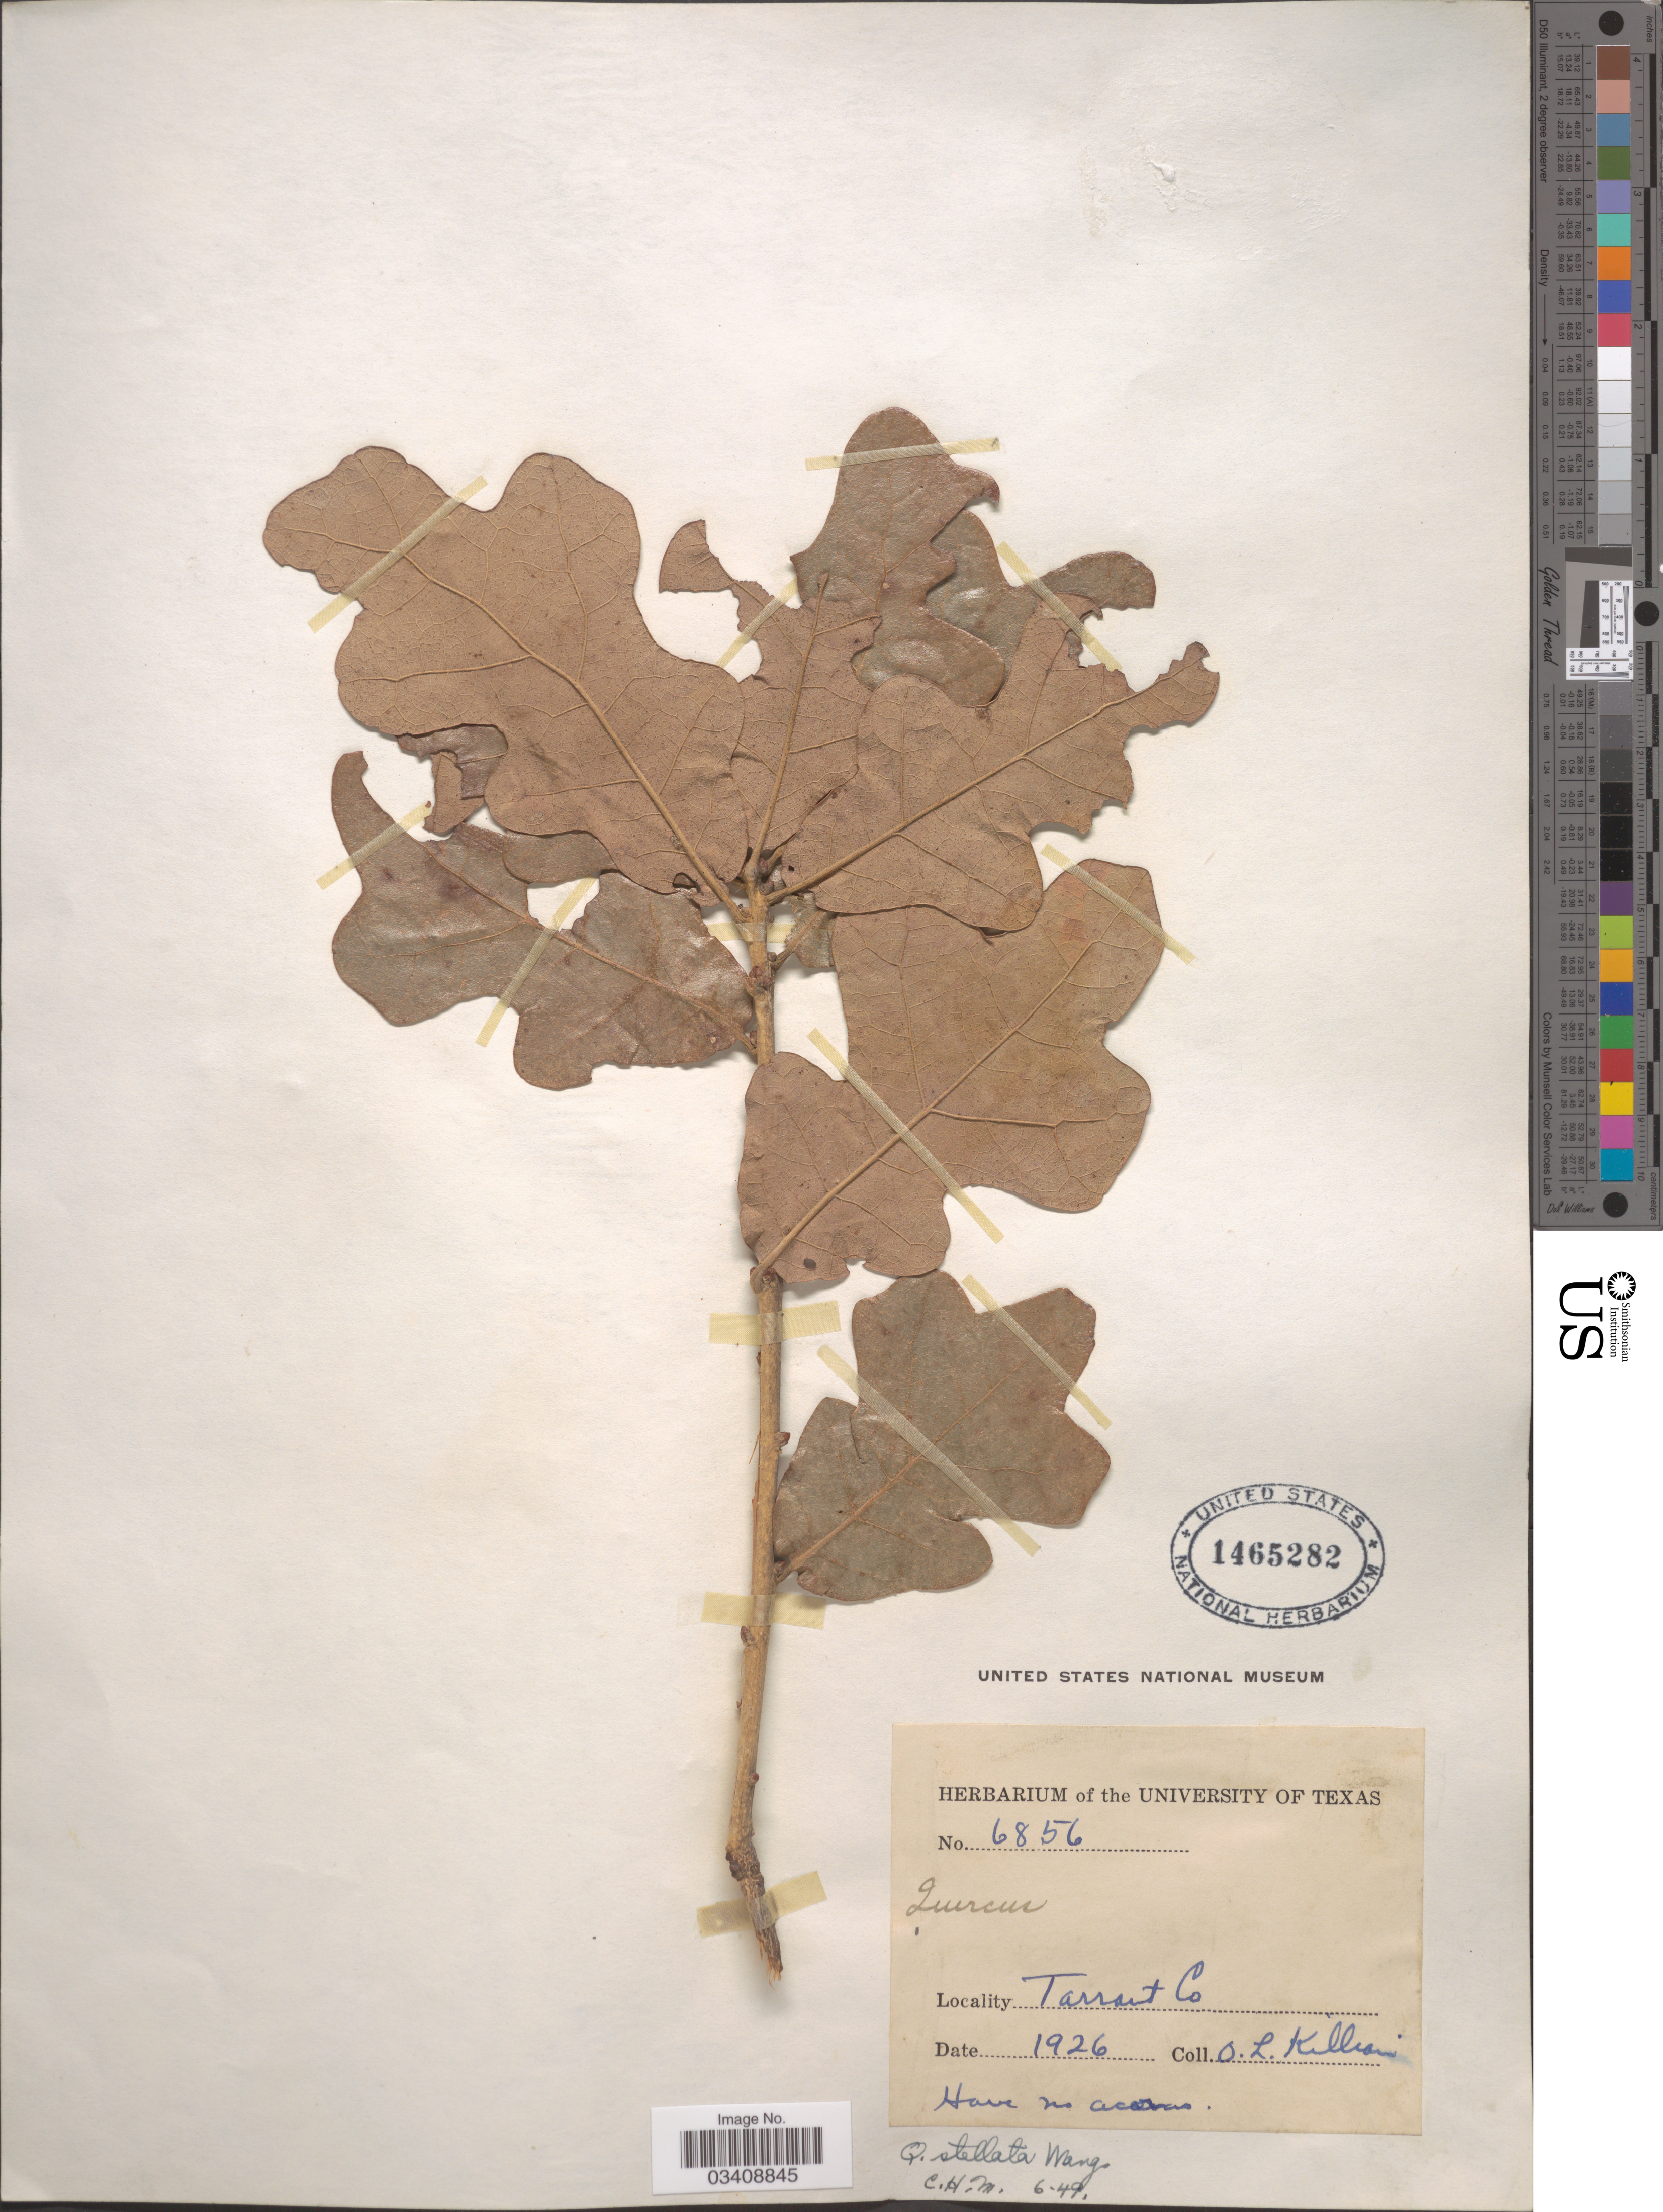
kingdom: Plantae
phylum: Tracheophyta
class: Magnoliopsida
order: Fagales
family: Fagaceae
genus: Quercus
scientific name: Quercus stellata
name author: Wangenh.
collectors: O. Killian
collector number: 6856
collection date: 1926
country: United States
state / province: Texas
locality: Tarrant Co.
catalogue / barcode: US 1465282